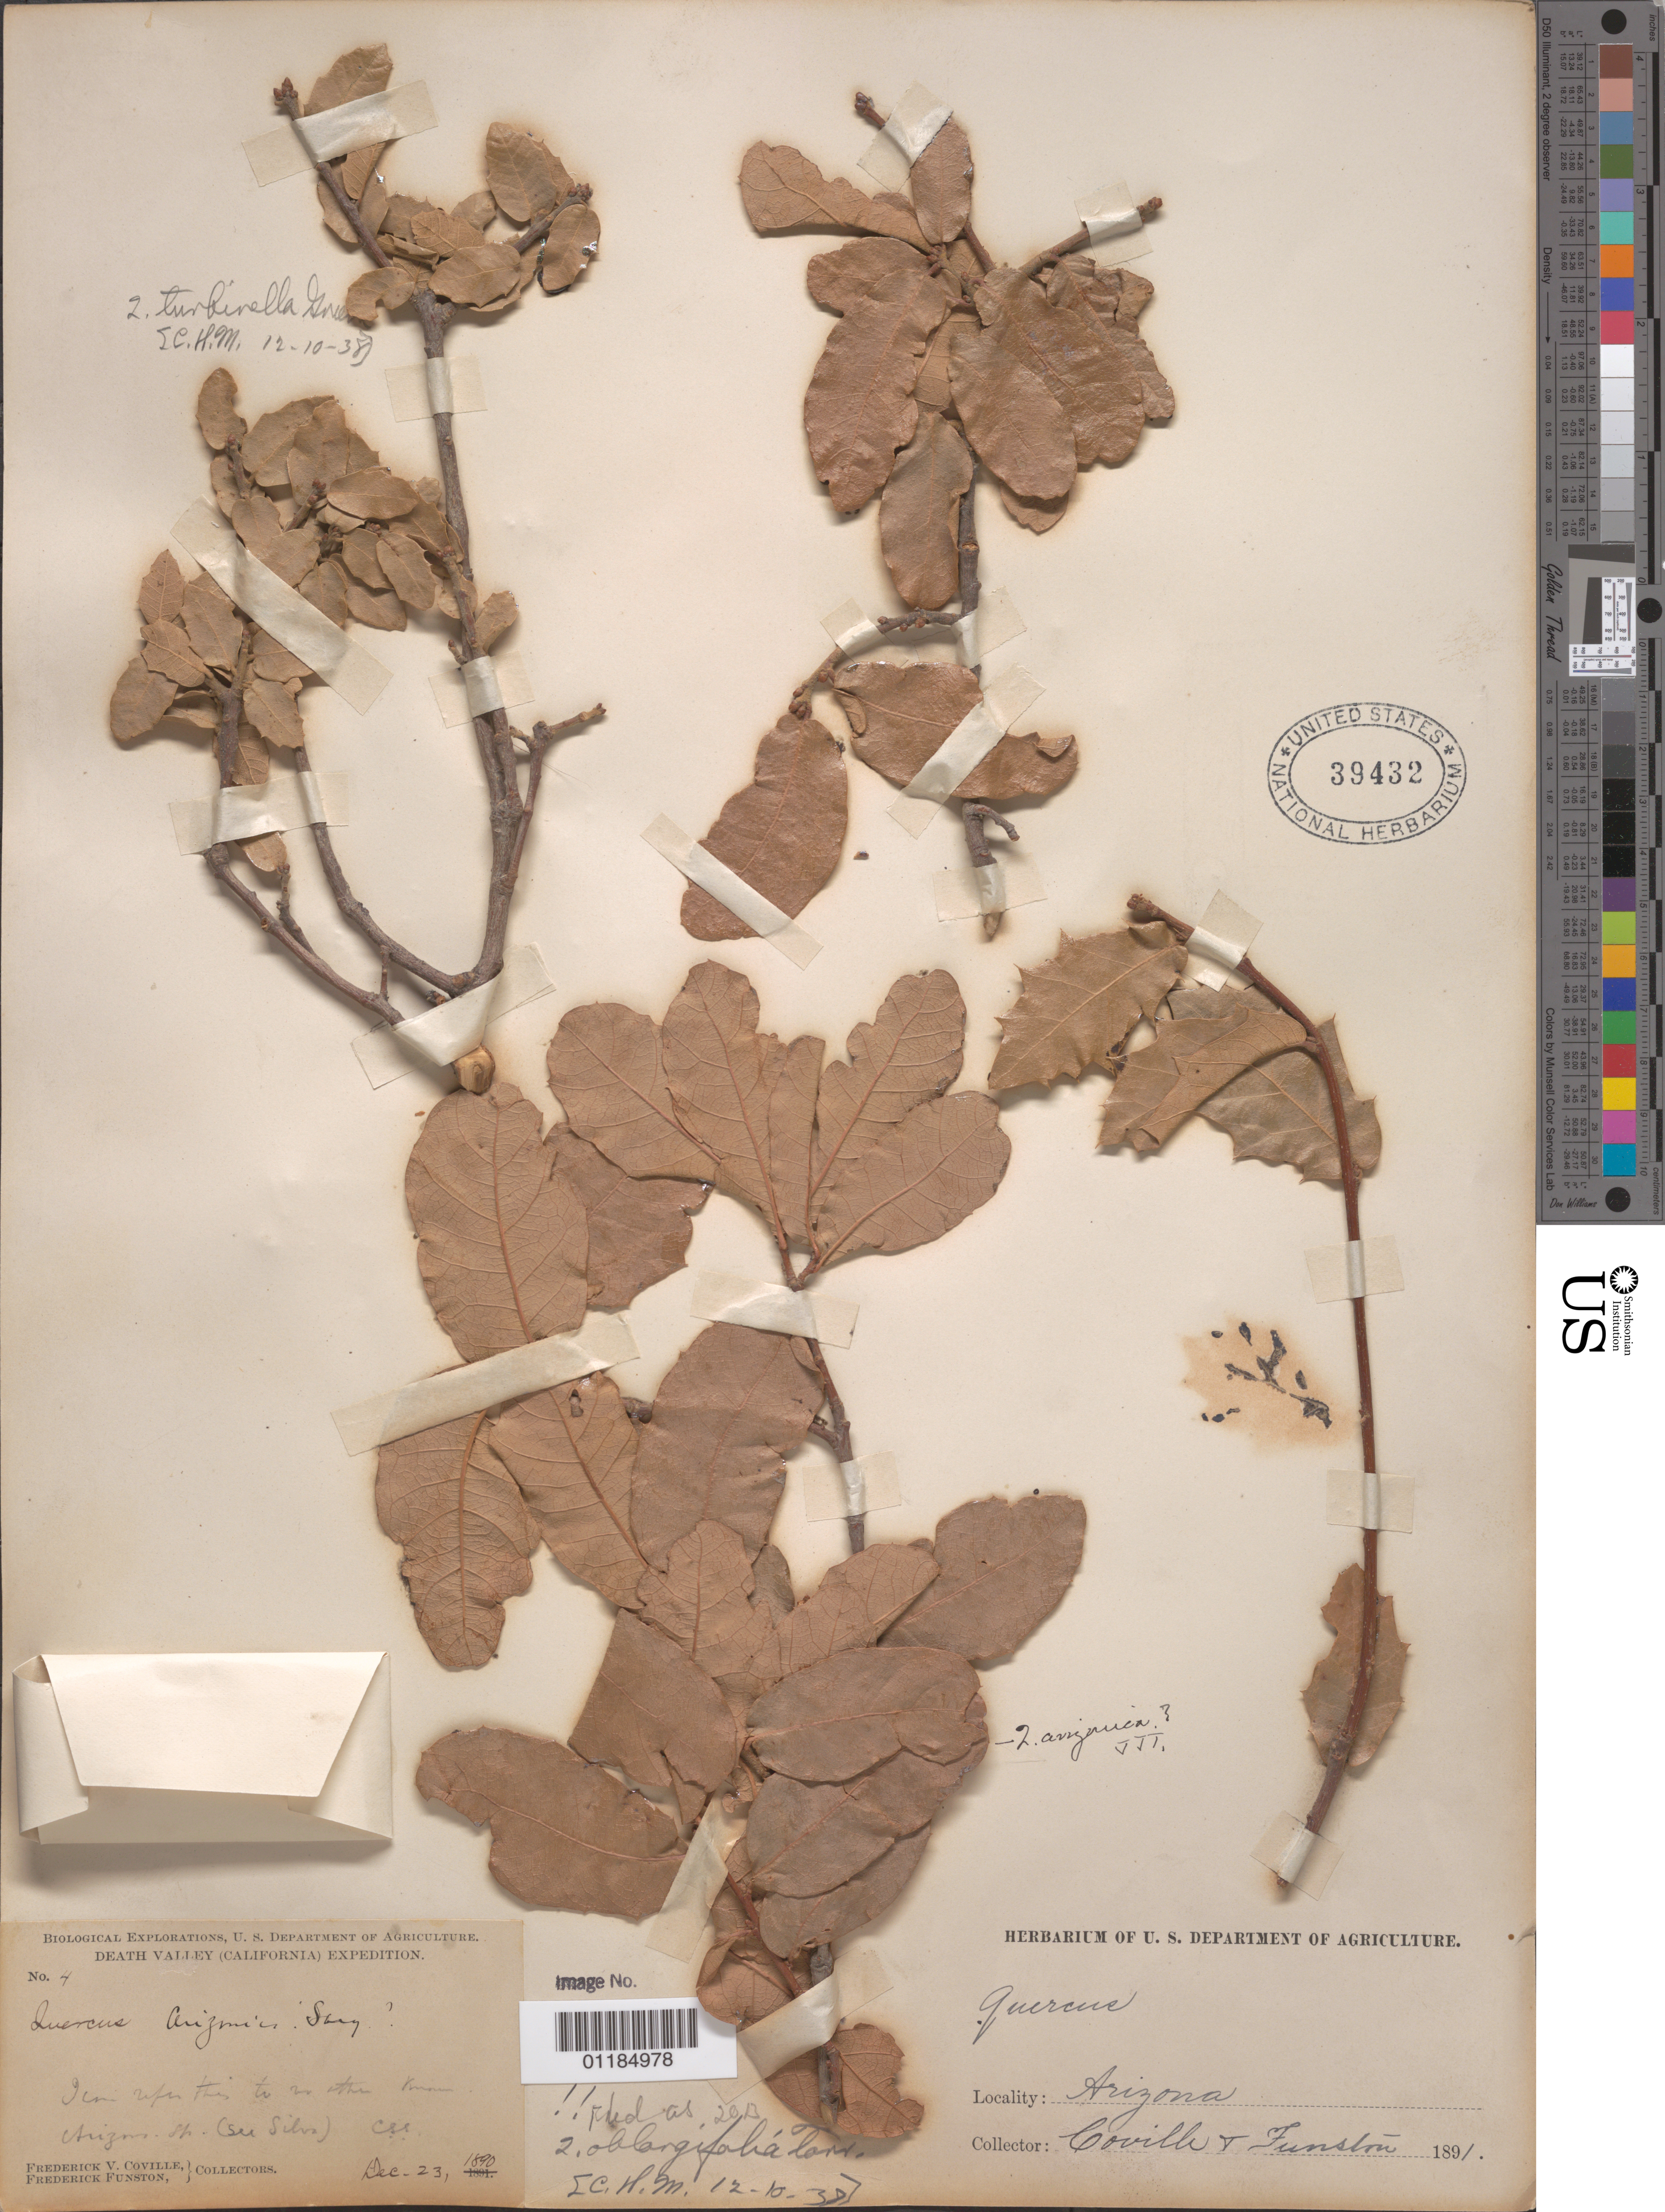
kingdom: Plantae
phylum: Tracheophyta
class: Magnoliopsida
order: Fagales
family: Fagaceae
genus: Quercus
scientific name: Quercus oblongifolia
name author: Torr.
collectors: F. V. Coville & F. Funston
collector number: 4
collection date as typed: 23 Dec 1890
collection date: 1890-12-23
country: United States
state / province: Arizona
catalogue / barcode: US 39432